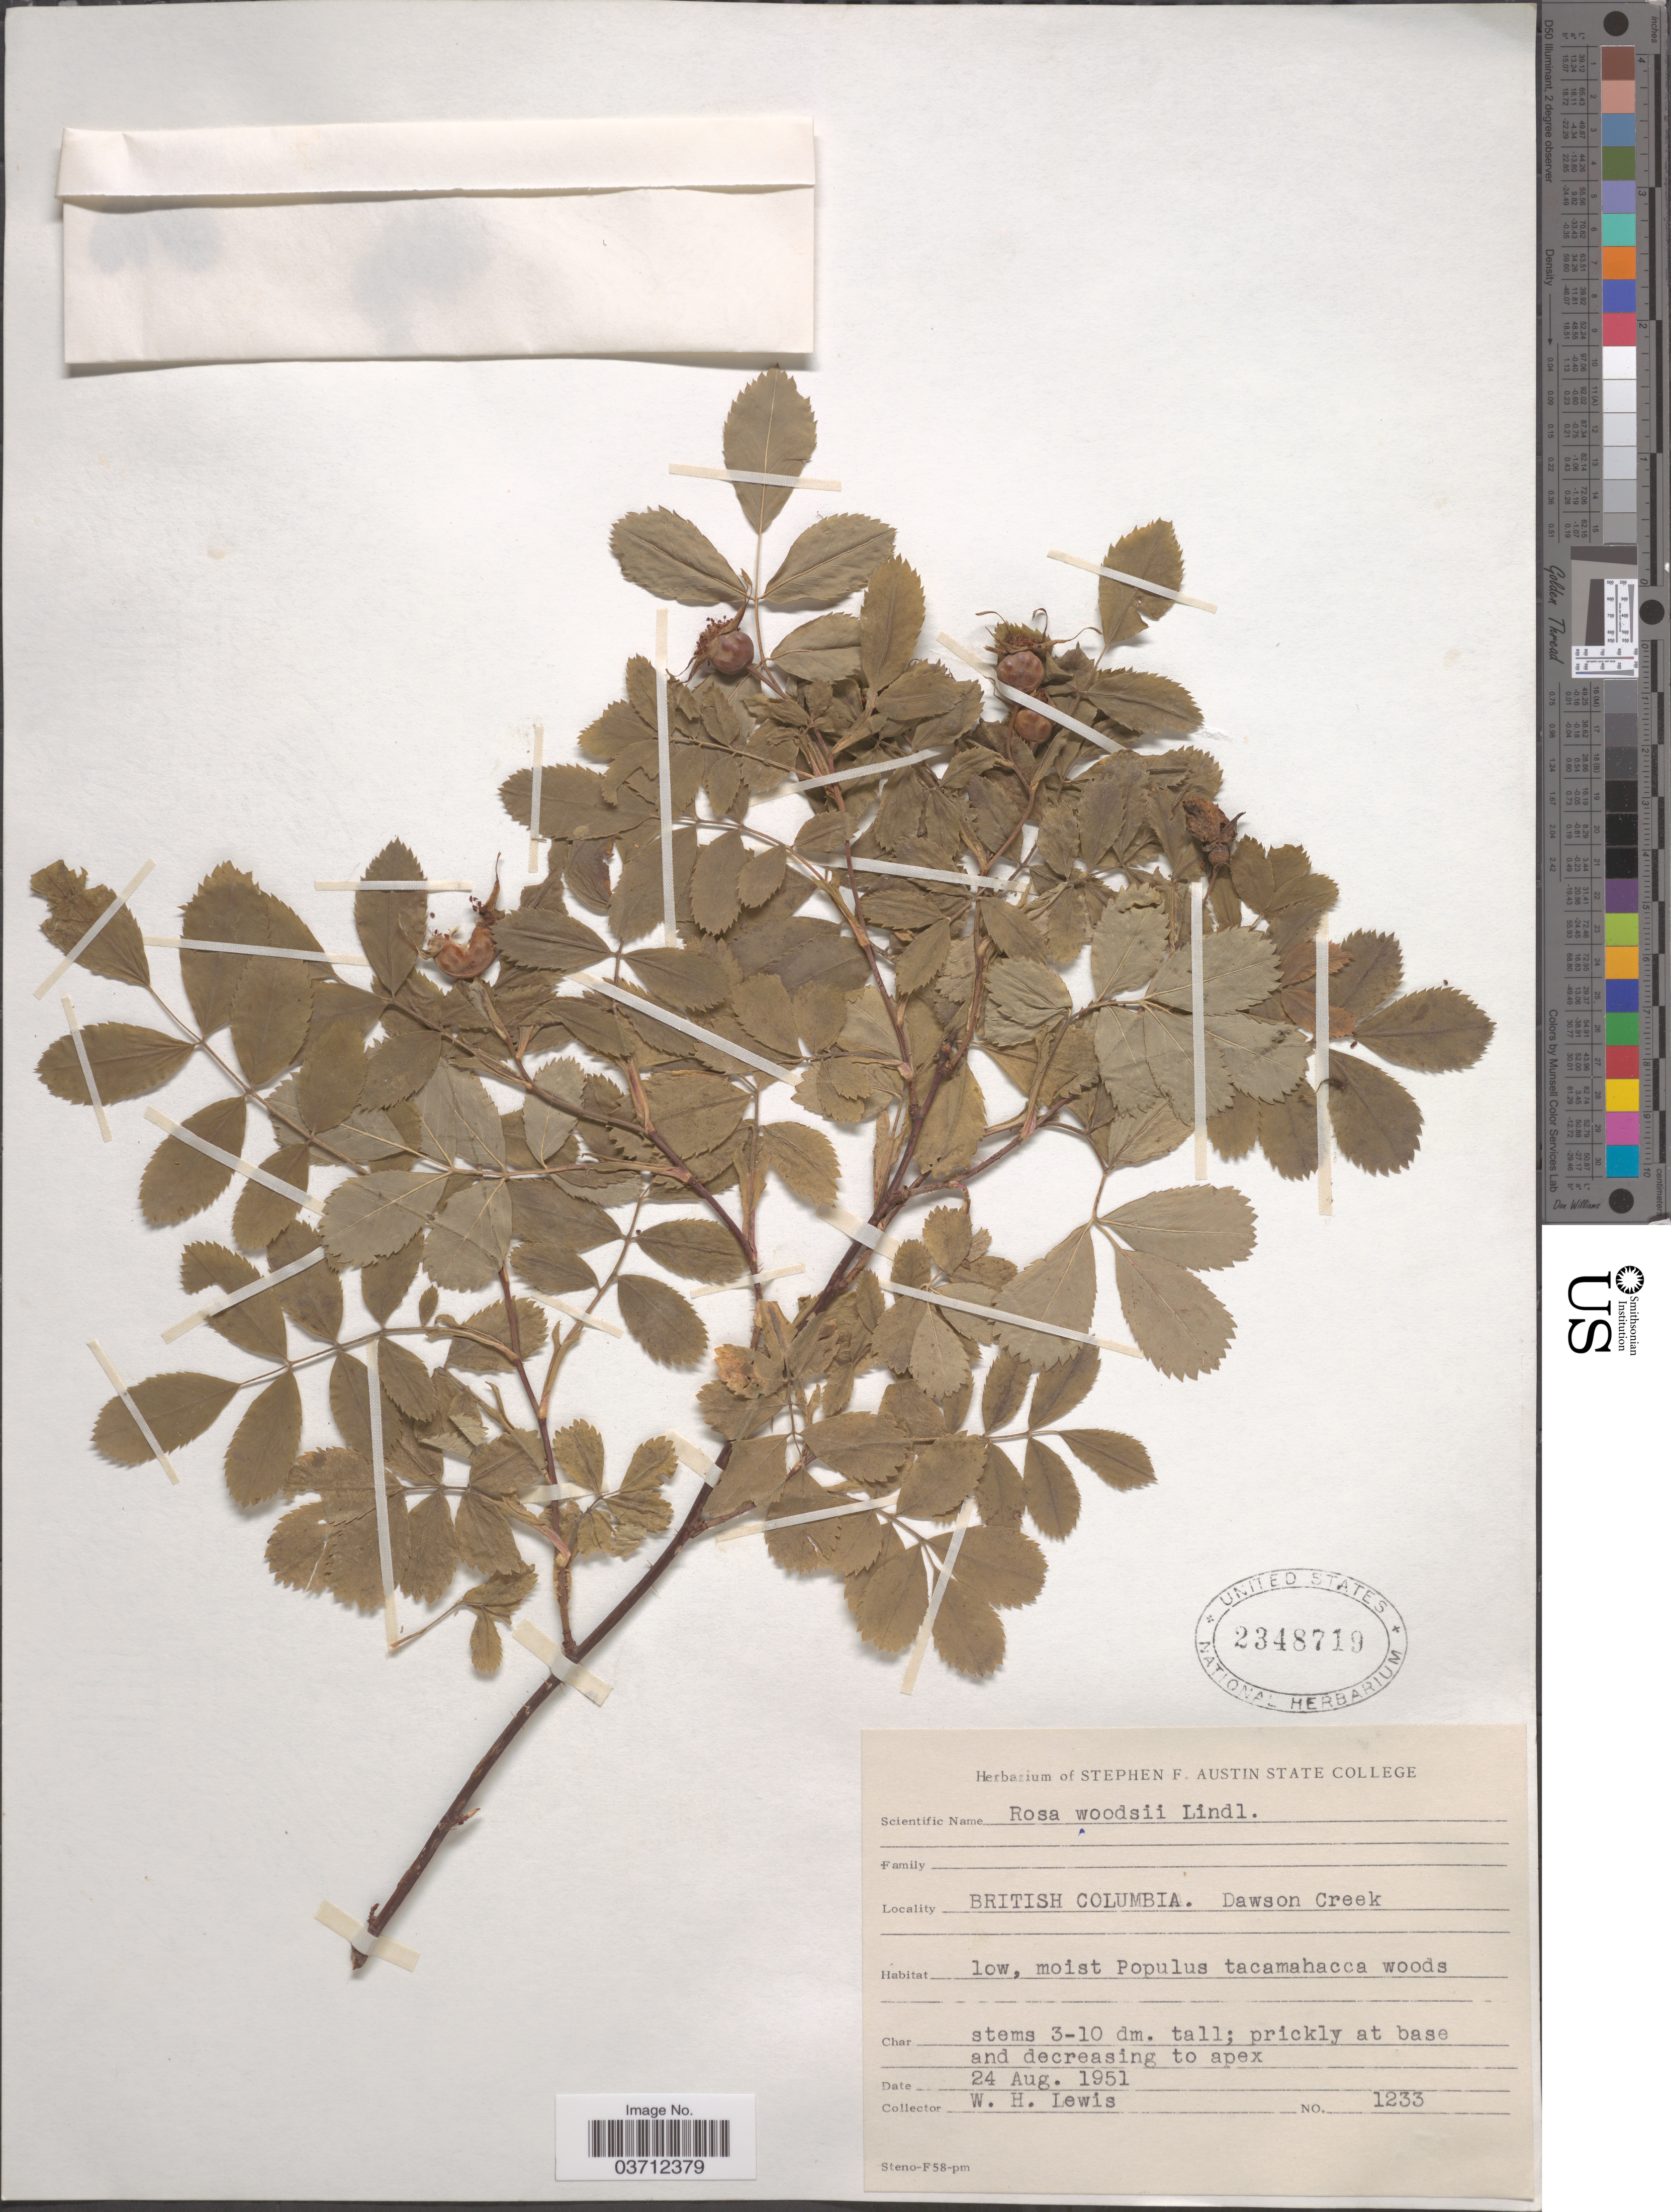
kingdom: Plantae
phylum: Tracheophyta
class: Magnoliopsida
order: Rosales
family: Rosaceae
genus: Rosa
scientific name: Rosa woodsii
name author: Lindl.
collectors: W. H. Lewis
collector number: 1233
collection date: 1951-08-24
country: Canada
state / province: British Columbia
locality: Dawson Creek.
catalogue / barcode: US 2348719